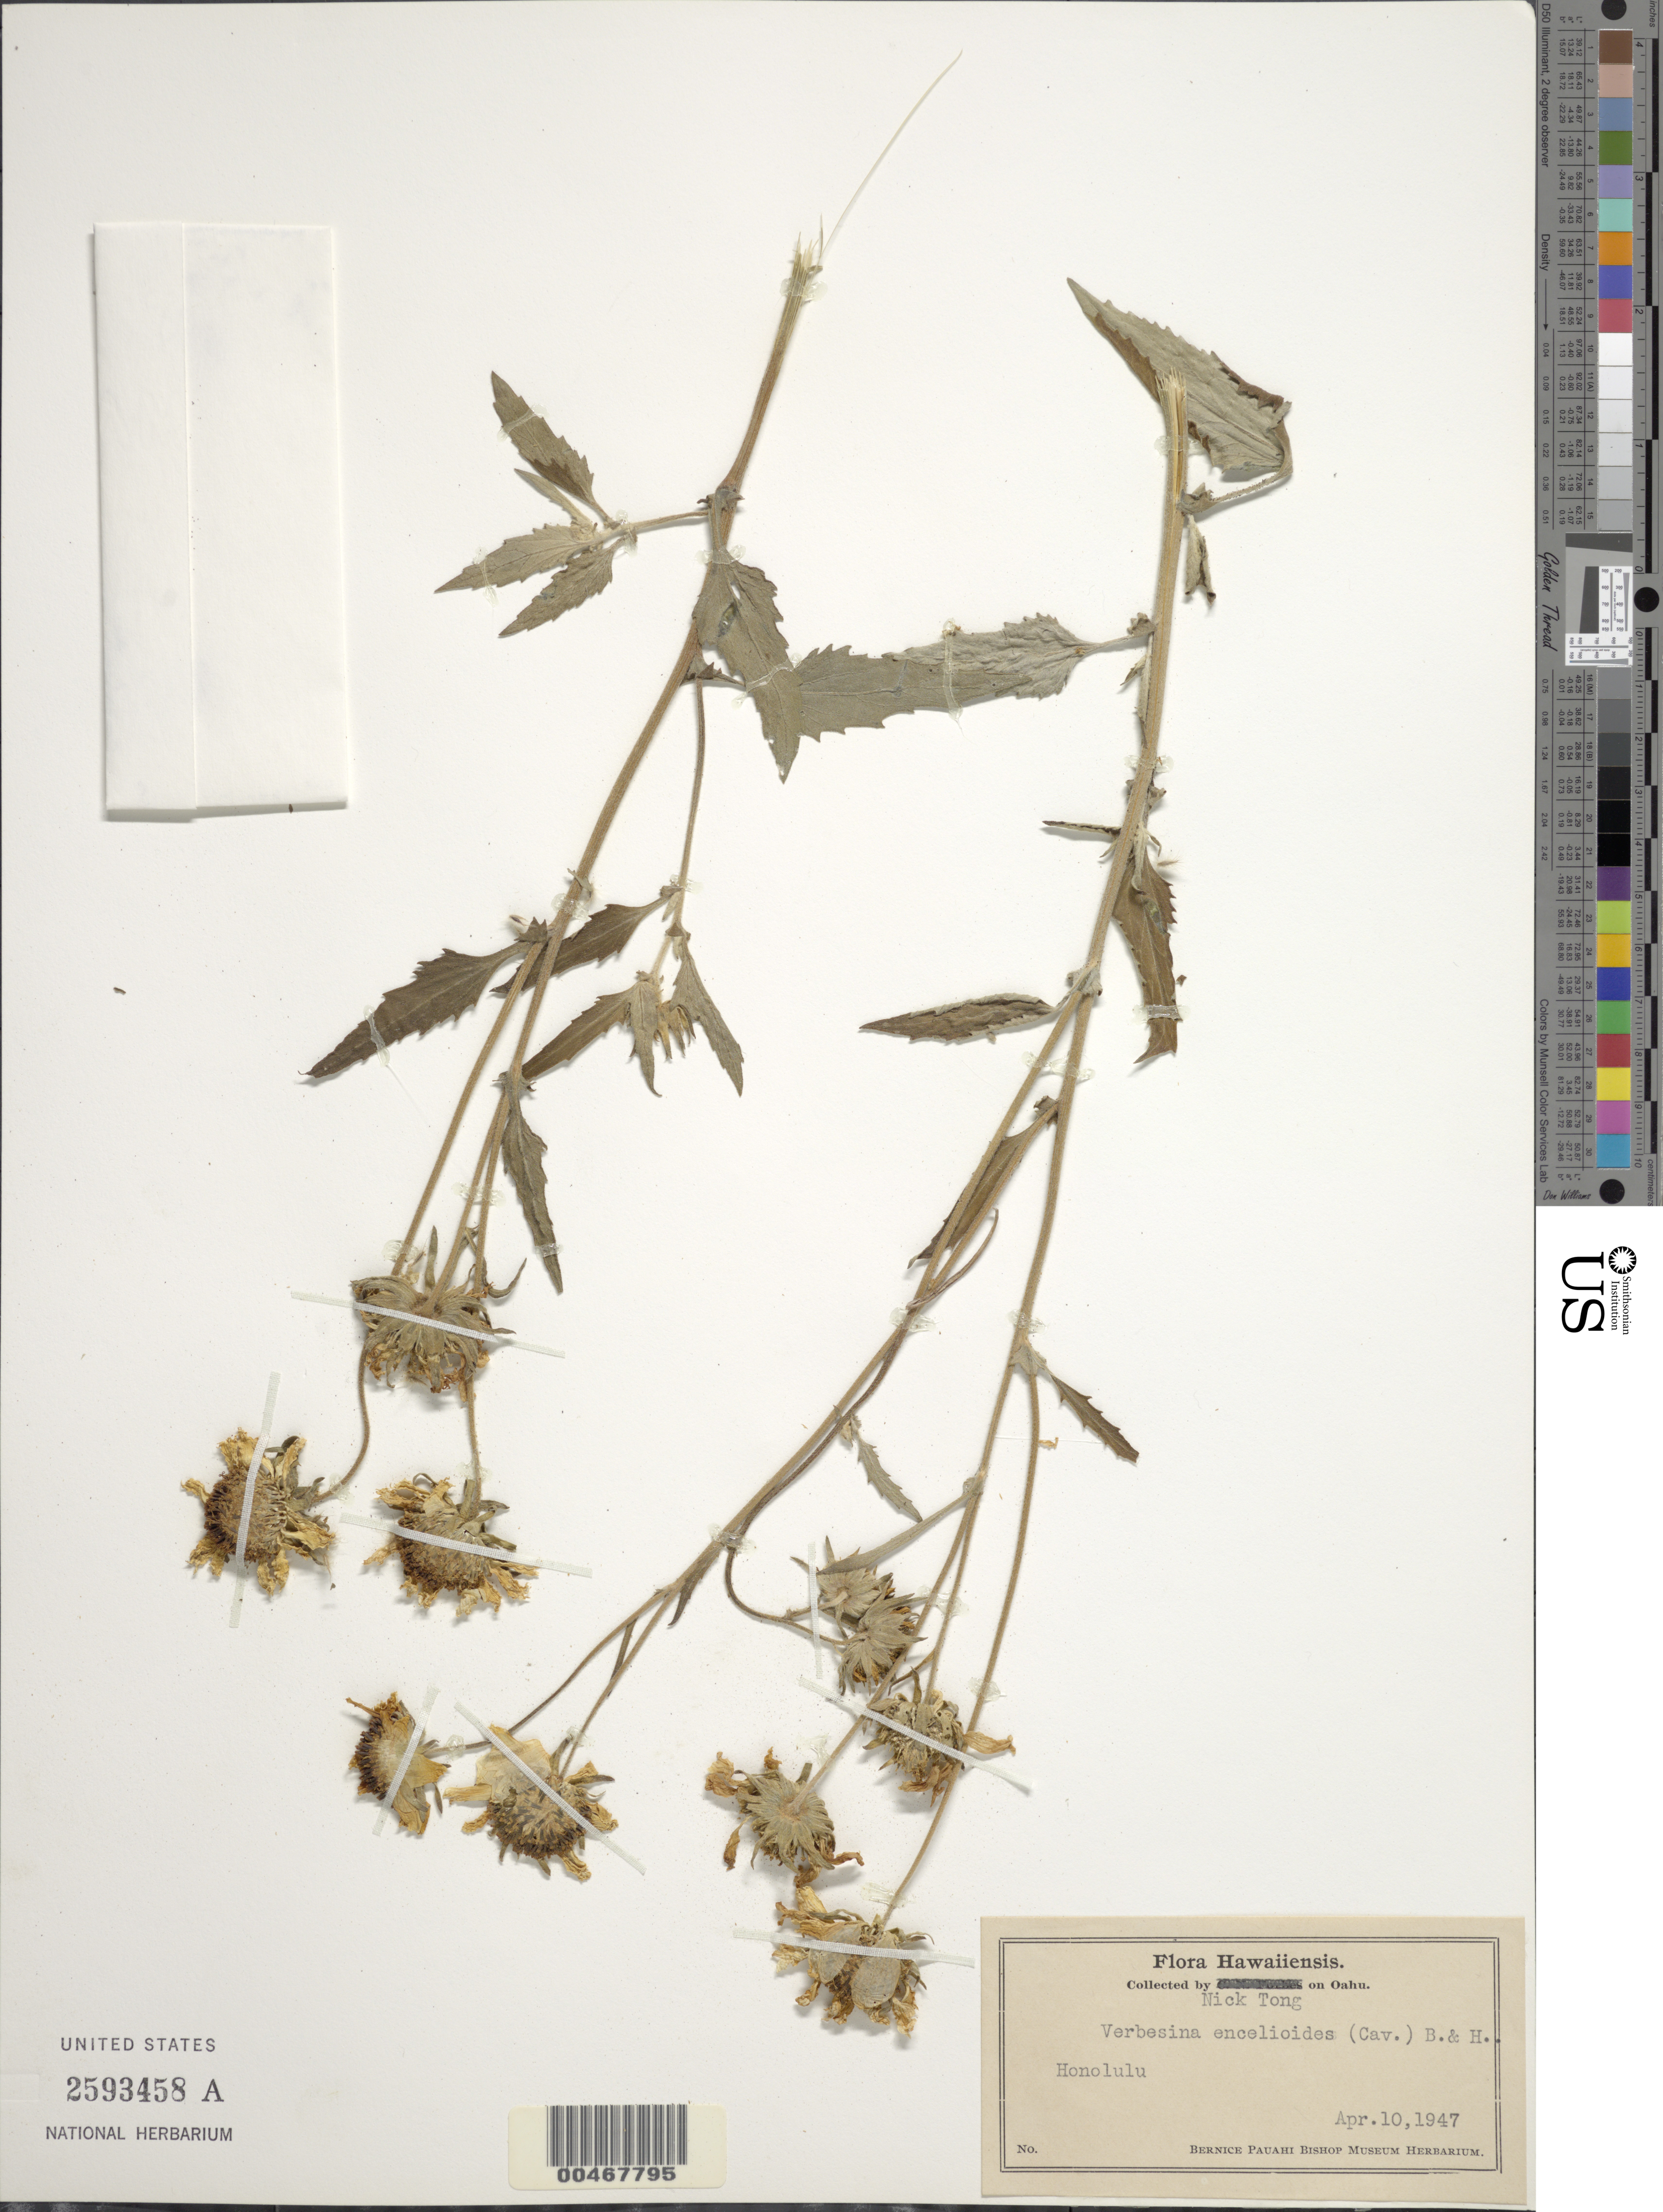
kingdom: Plantae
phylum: Tracheophyta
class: Magnoliopsida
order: Asterales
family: Asteraceae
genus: Verbesina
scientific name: Verbesina encelioides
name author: (Cav.) Benth. & Hook. ex A. Gray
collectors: N. Tong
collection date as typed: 10 Apr 1947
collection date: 1947-04-10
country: United States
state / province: Hawaii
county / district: Honolulu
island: Oahu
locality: Honolulu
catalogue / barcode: US 2593458A